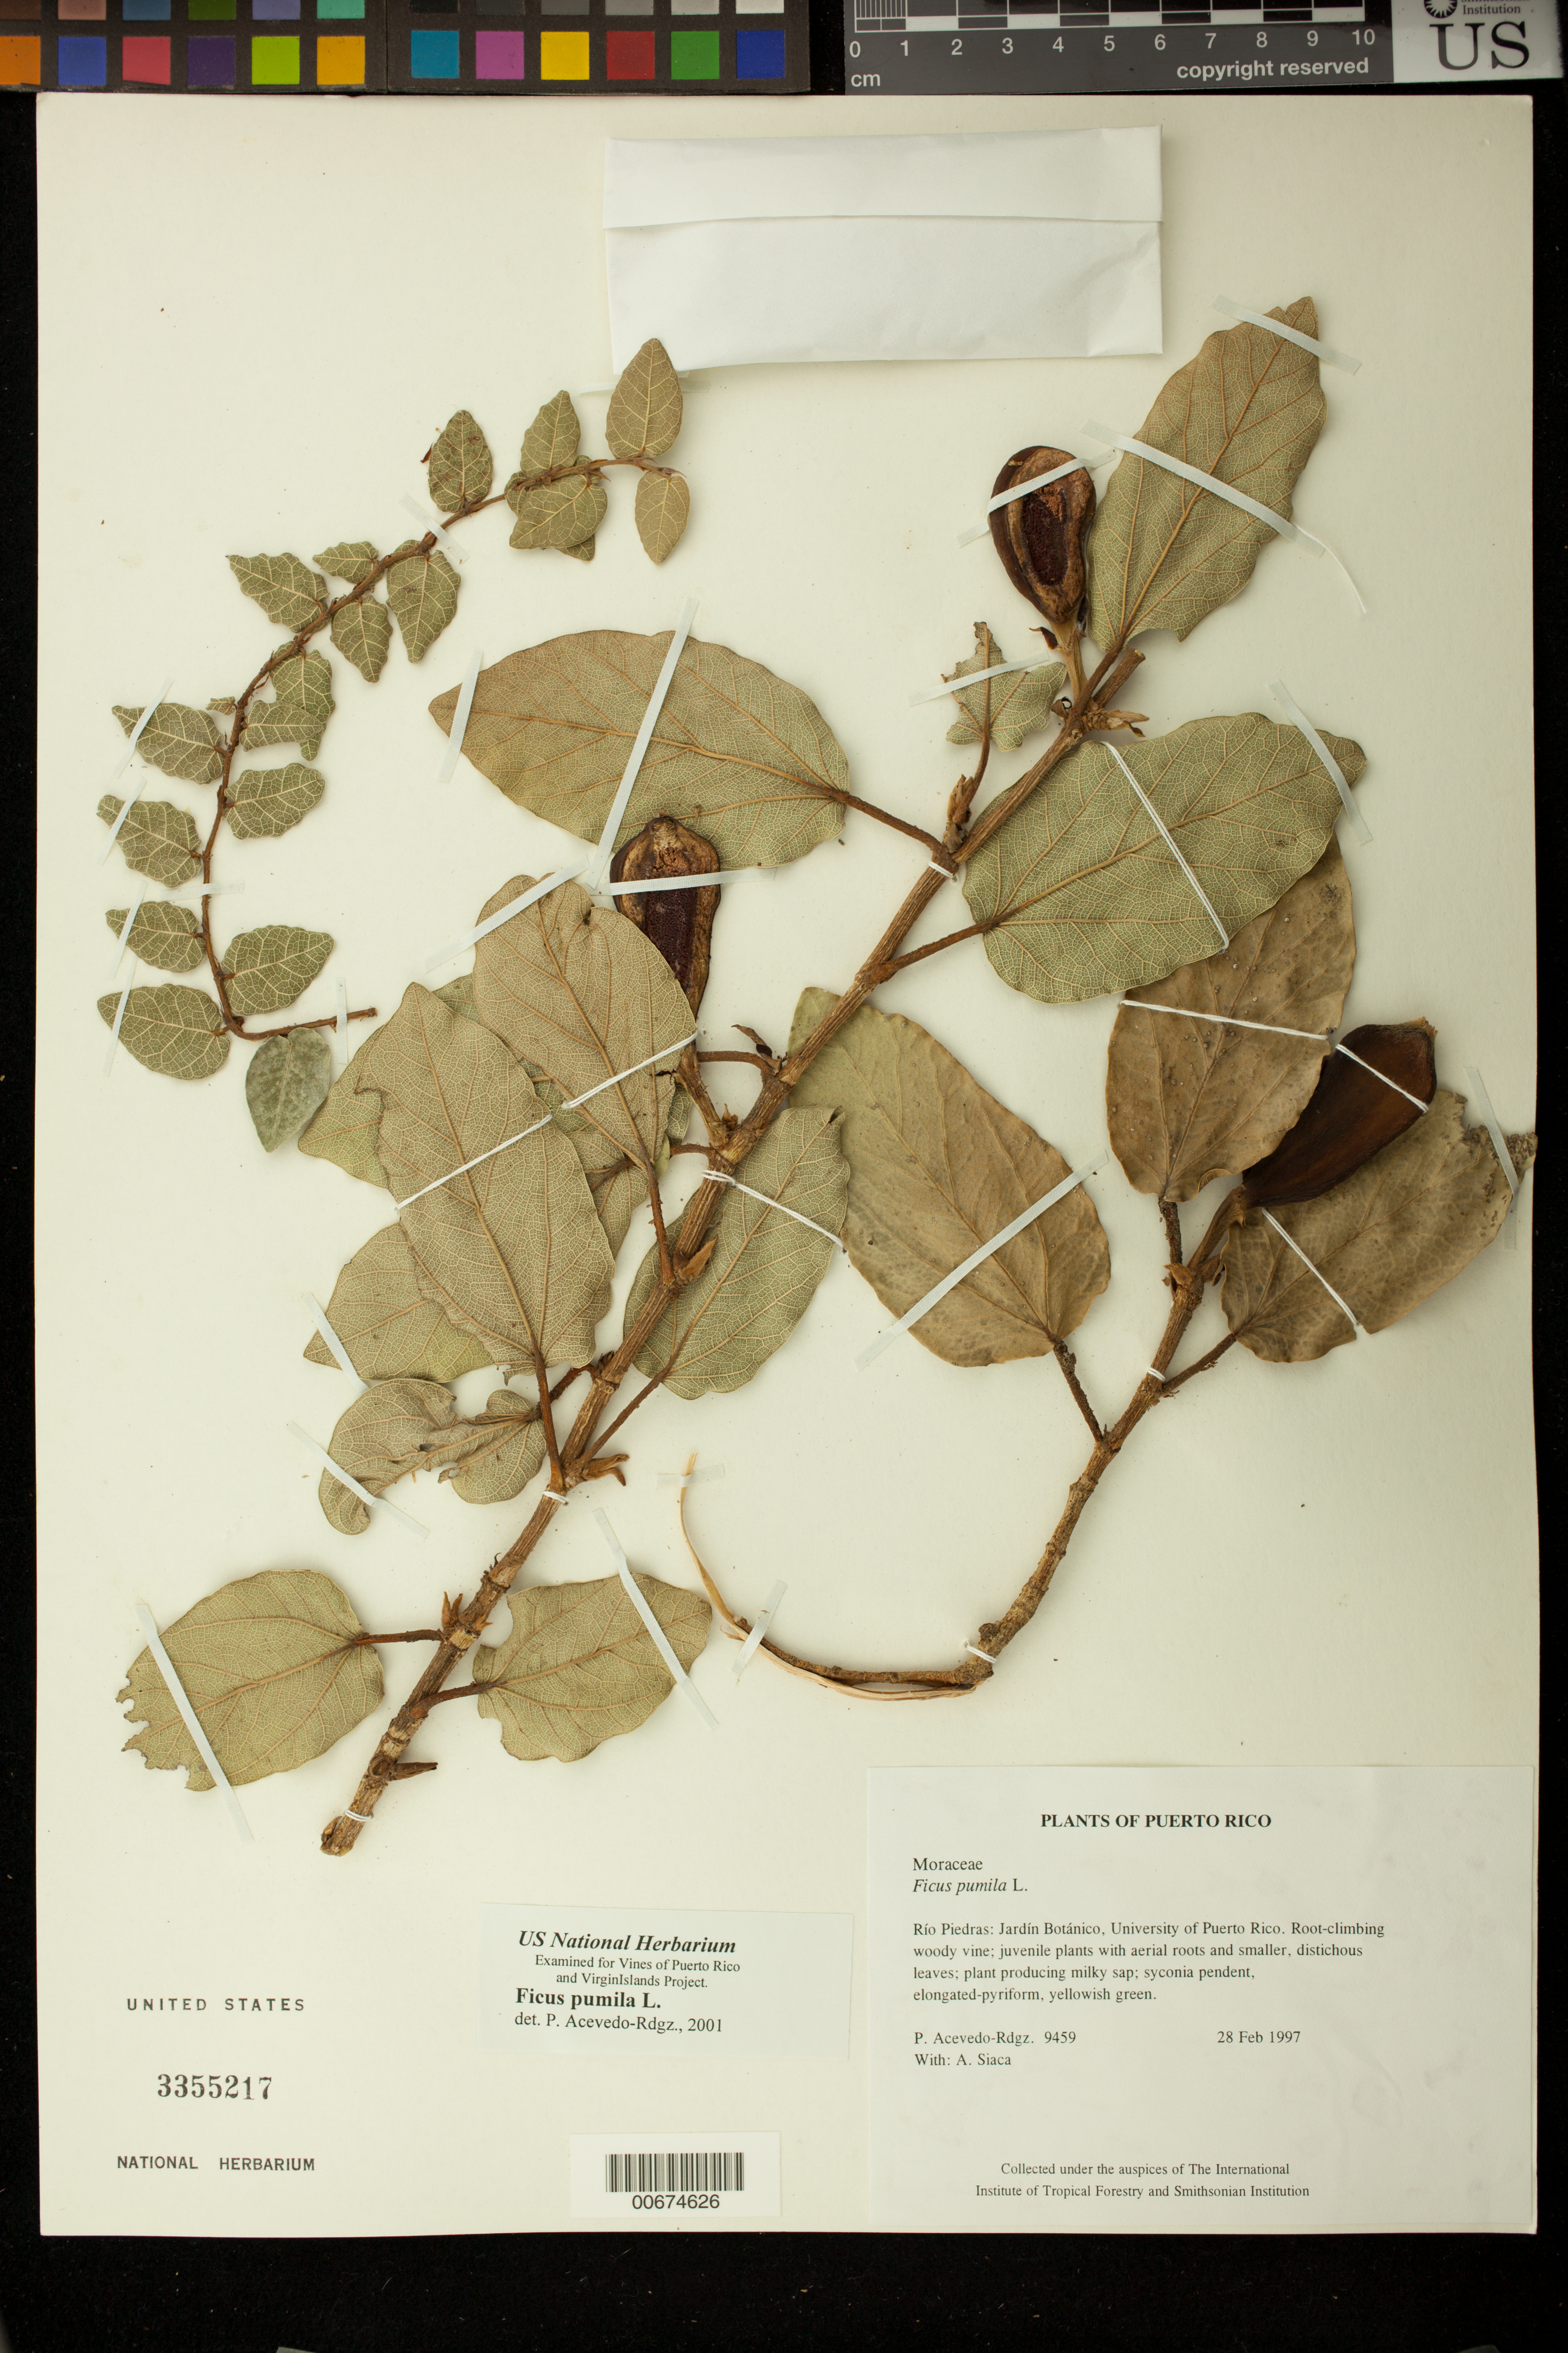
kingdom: Plantae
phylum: Tracheophyta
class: Magnoliopsida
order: Rosales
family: Moraceae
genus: Ficus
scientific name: Ficus pumila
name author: L.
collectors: P. Acevedo-Rodr. & A. Siaca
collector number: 9459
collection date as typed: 28 Feb 1997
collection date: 1997-02-28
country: Puerto Rico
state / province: San Juan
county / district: Río Piedras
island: Puerto Rico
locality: Río Piedras: Jardín Botánico, University of Puerto Rico.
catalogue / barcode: US 3355217